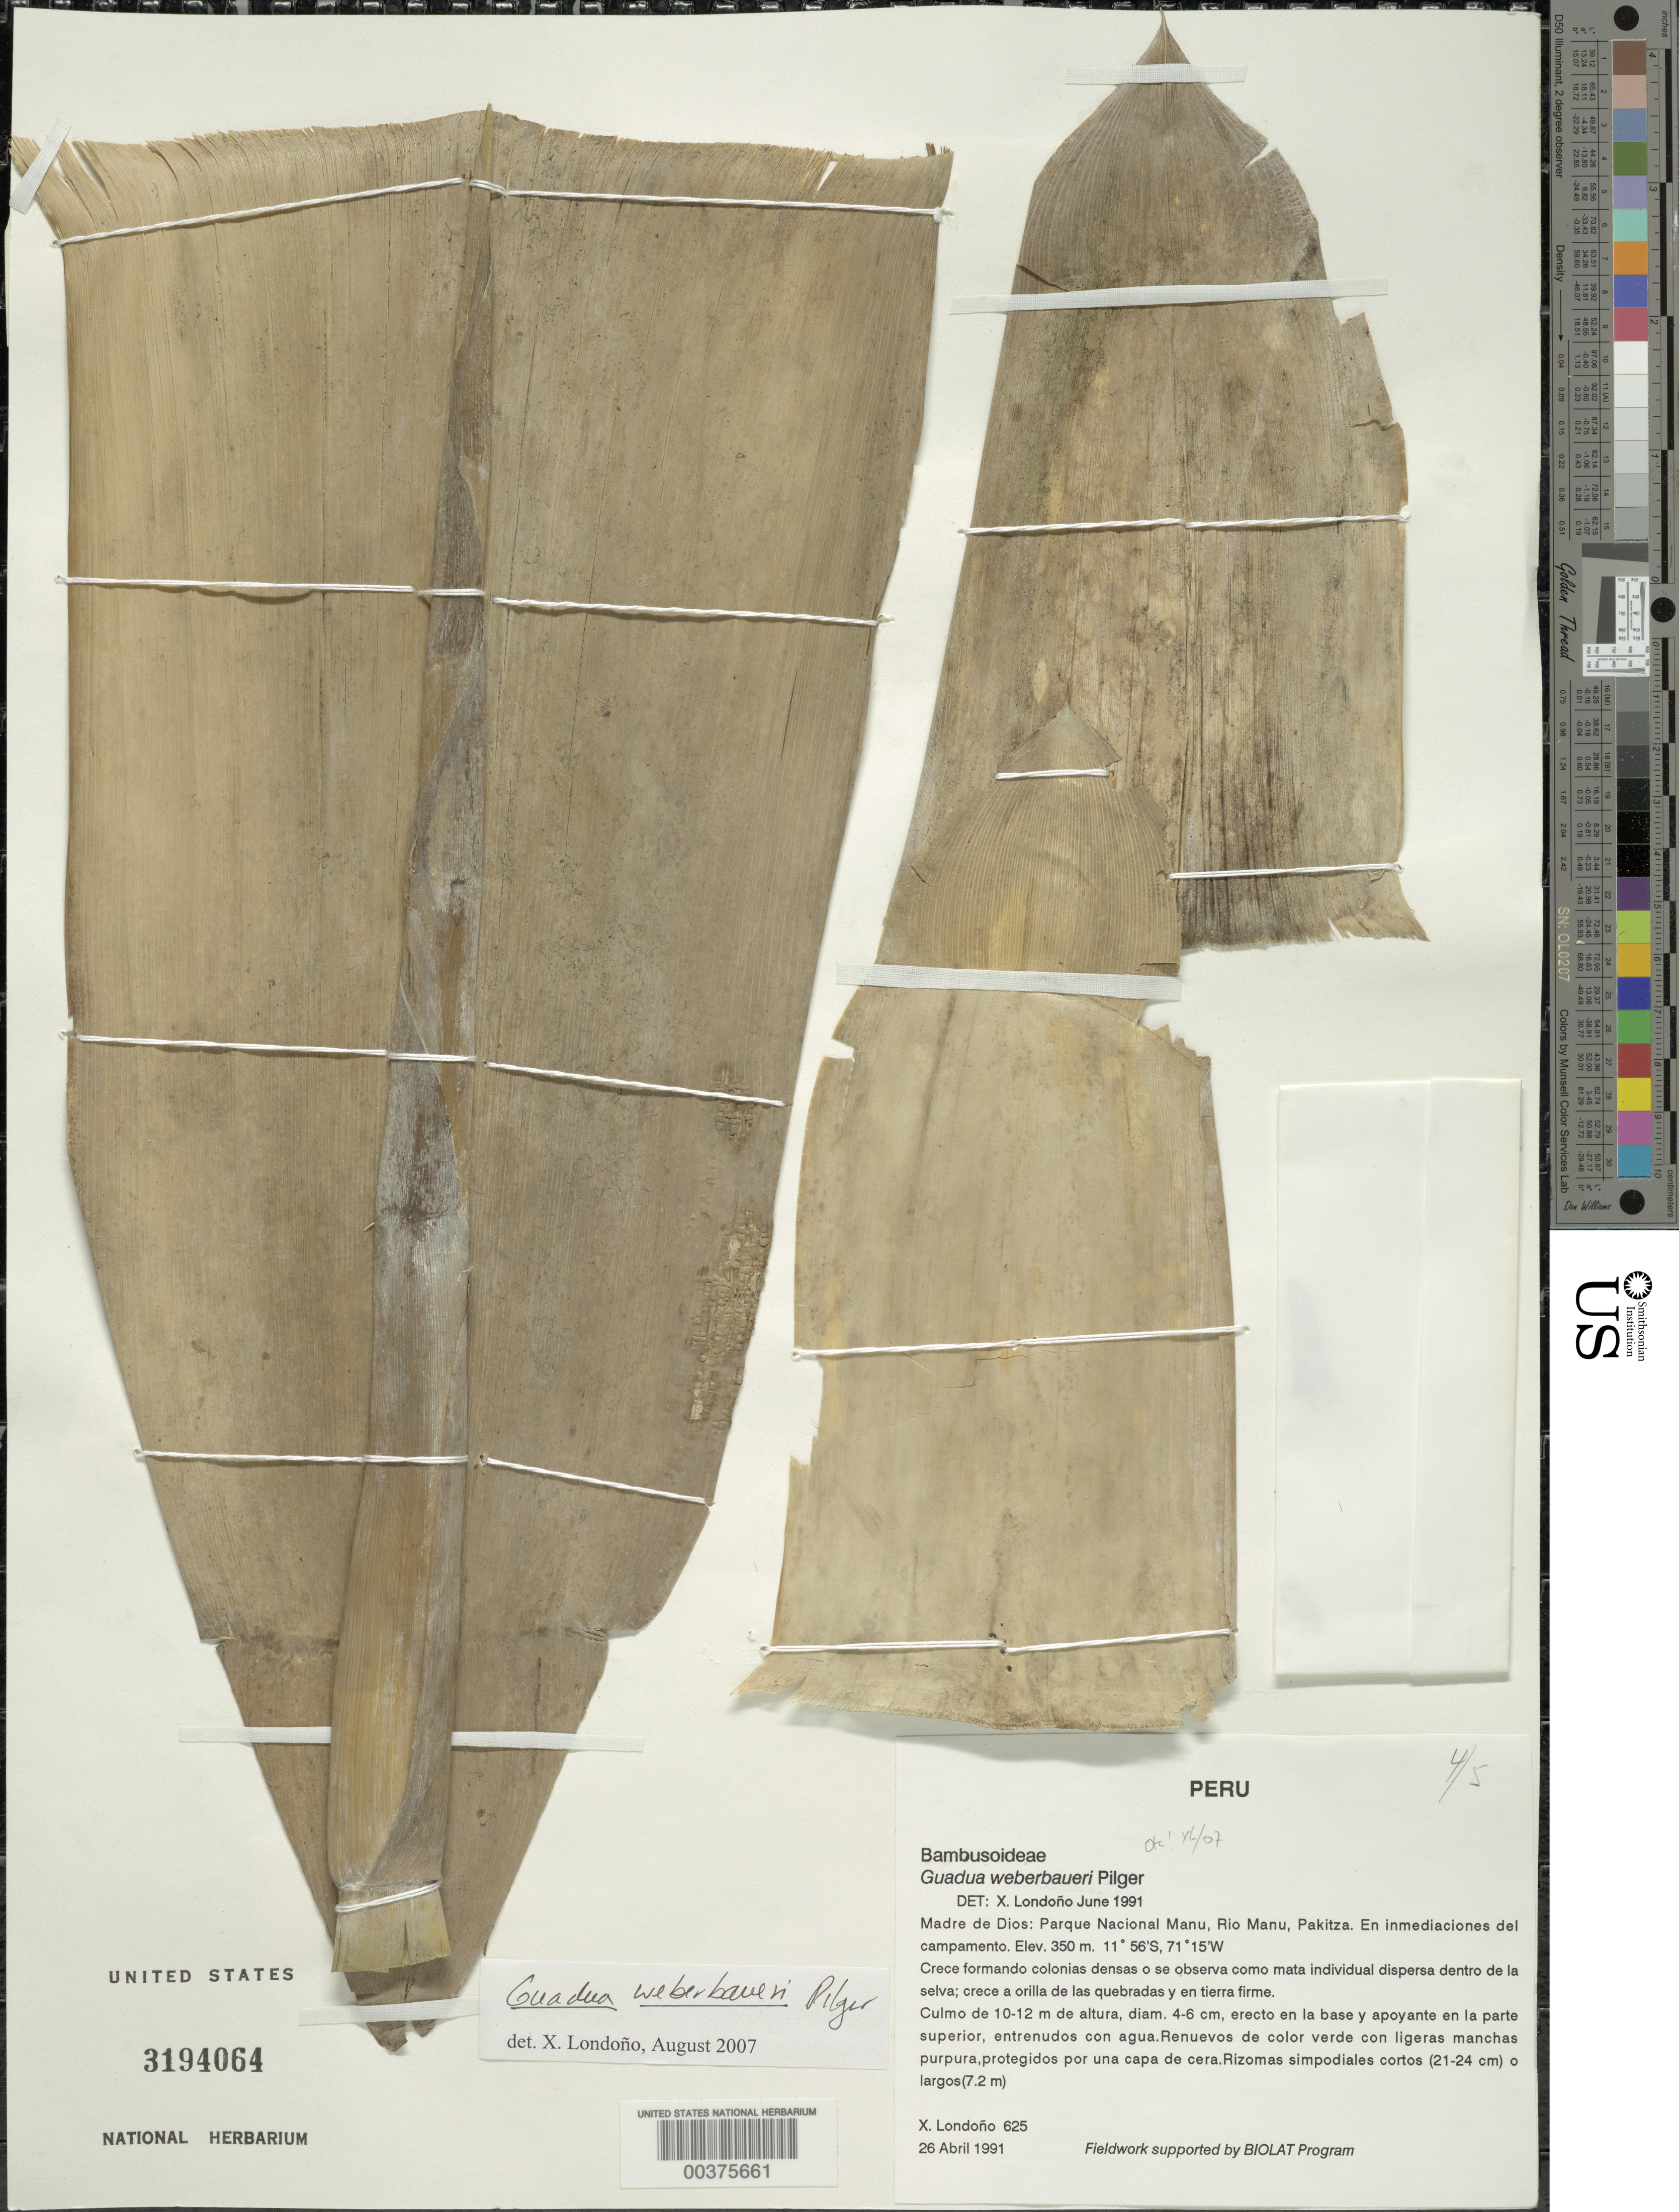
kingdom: Plantae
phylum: Tracheophyta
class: Liliopsida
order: Poales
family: Poaceae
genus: Guadua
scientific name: Guadua weberbaueri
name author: Pilg.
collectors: X. Londoño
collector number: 625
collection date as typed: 26 Apr 1991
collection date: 1991-04-26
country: Peru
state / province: Madre de Dios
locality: Parque nacional manu, rio manu, pakitza; en inmediaciones del campamento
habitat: Selva; creace a orilla de las quebradas y en tierra firme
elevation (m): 350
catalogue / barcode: US 3194064